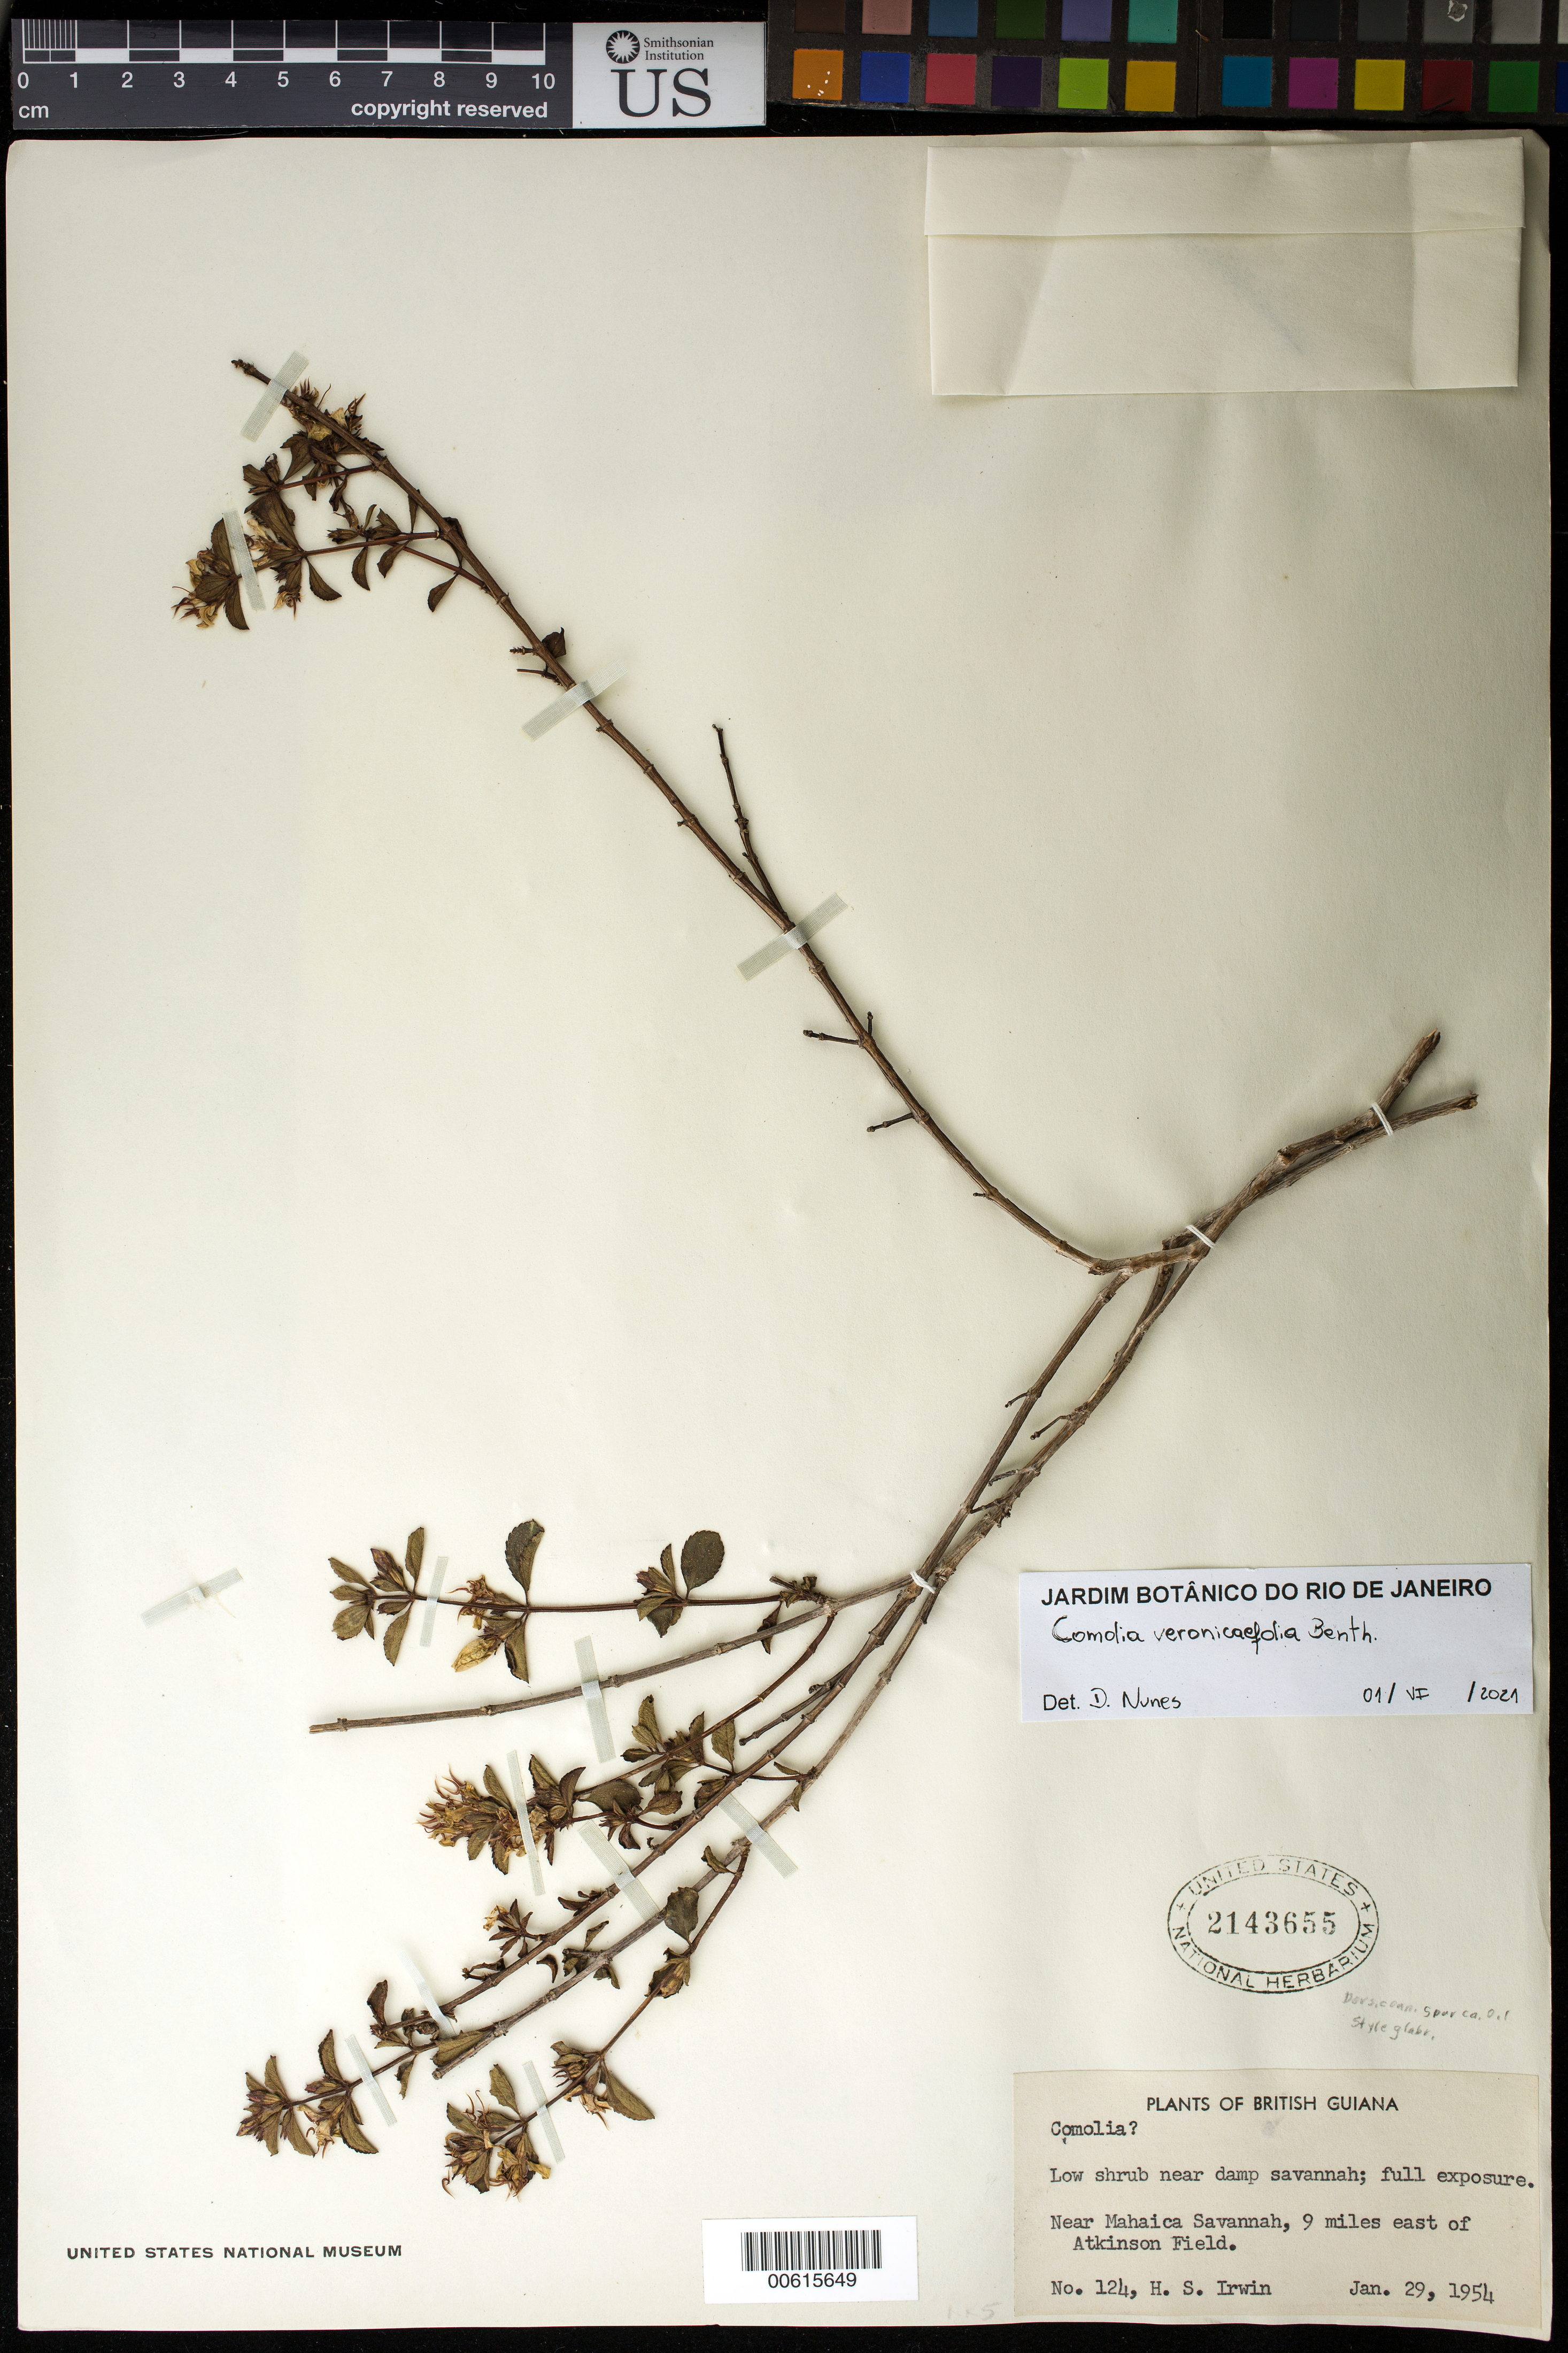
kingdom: Plantae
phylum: Tracheophyta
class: Magnoliopsida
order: Myrtales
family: Melastomataceae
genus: Comolia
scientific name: Comolia veronicifolia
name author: Benth.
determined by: Nunes da Silva, Diego, (RB), Jardim Botanico do Rio de Janeiro - Herbario (BRAZIL)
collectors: H. Irwin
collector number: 124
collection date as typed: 29-Jan-54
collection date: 1954-01-29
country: Guyana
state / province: Demerara-Mahaica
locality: Mahaica Savanna, 9 mi. E of Atkinson Field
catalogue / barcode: US 2143655